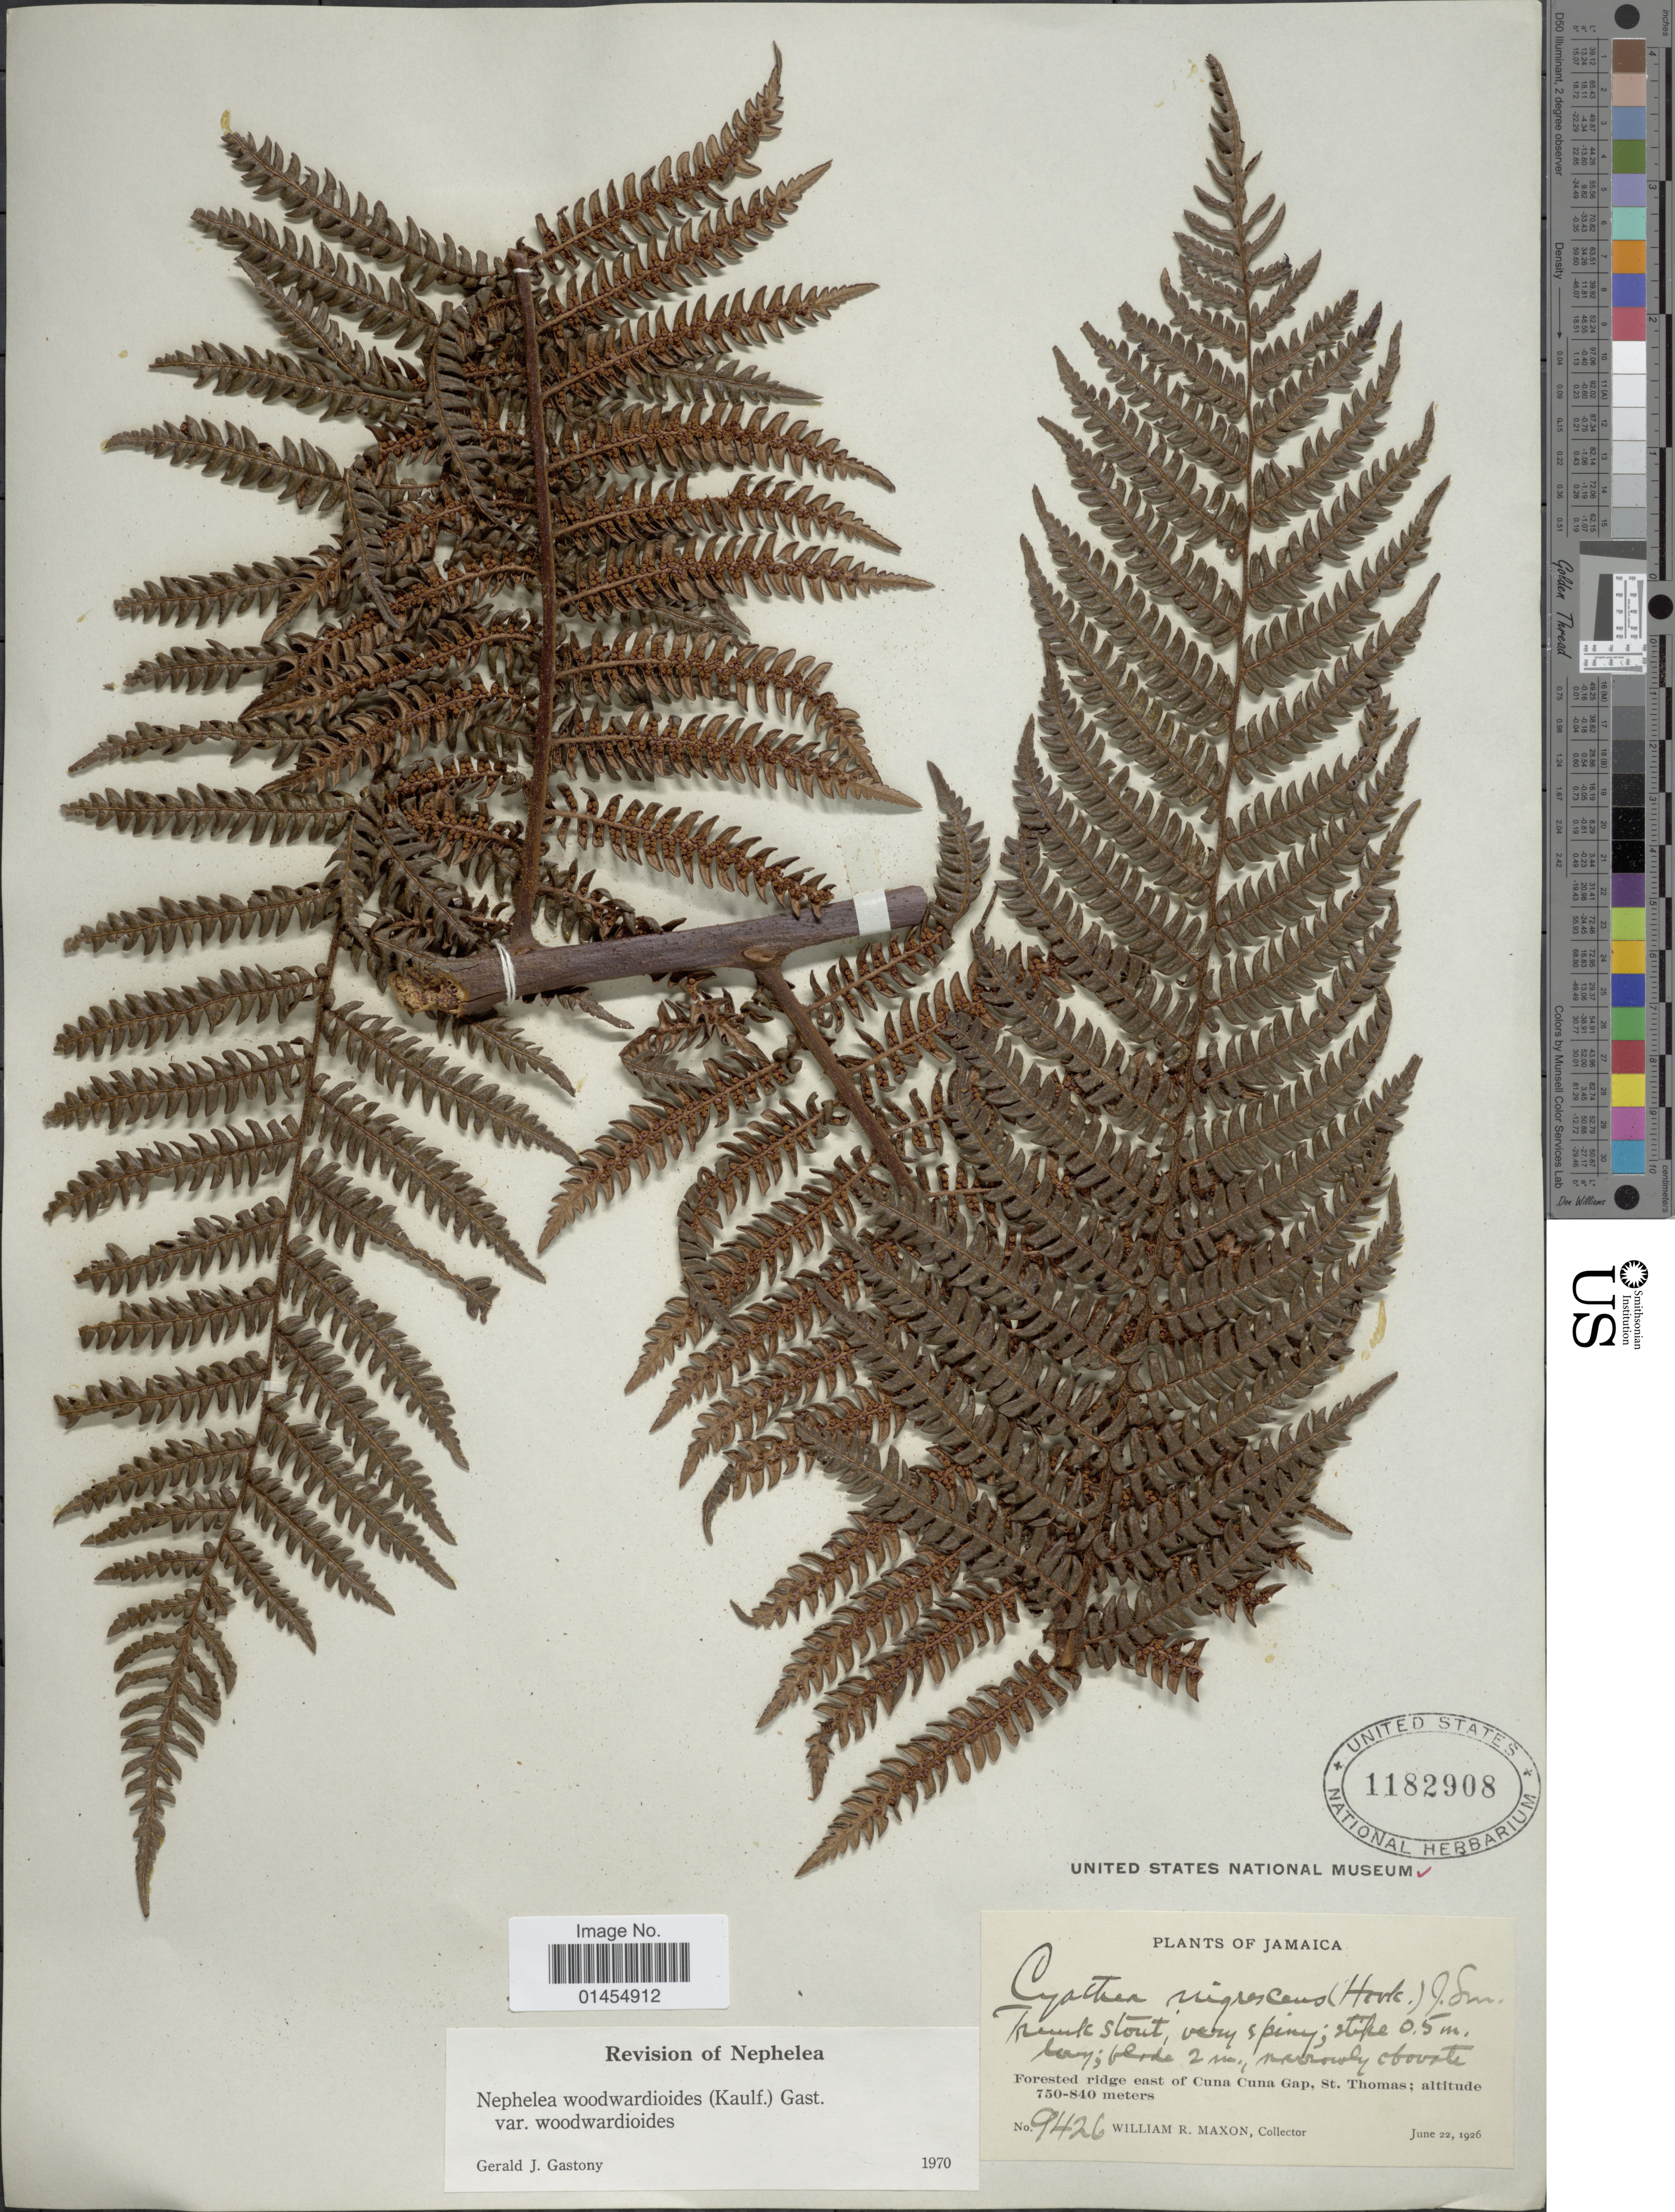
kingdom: Plantae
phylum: Tracheophyta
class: Polypodiopsida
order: Cyatheales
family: Cyatheaceae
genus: Alsophila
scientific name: Alsophila woodwardioides var. woodwardioides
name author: (Kaulf.) D.S. Conant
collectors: W. R. Maxon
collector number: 9426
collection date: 1926-06-22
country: Jamaica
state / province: Saint Thomas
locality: Forested ridge east of Cuna Cuna Gap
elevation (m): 750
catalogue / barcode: US 1182908